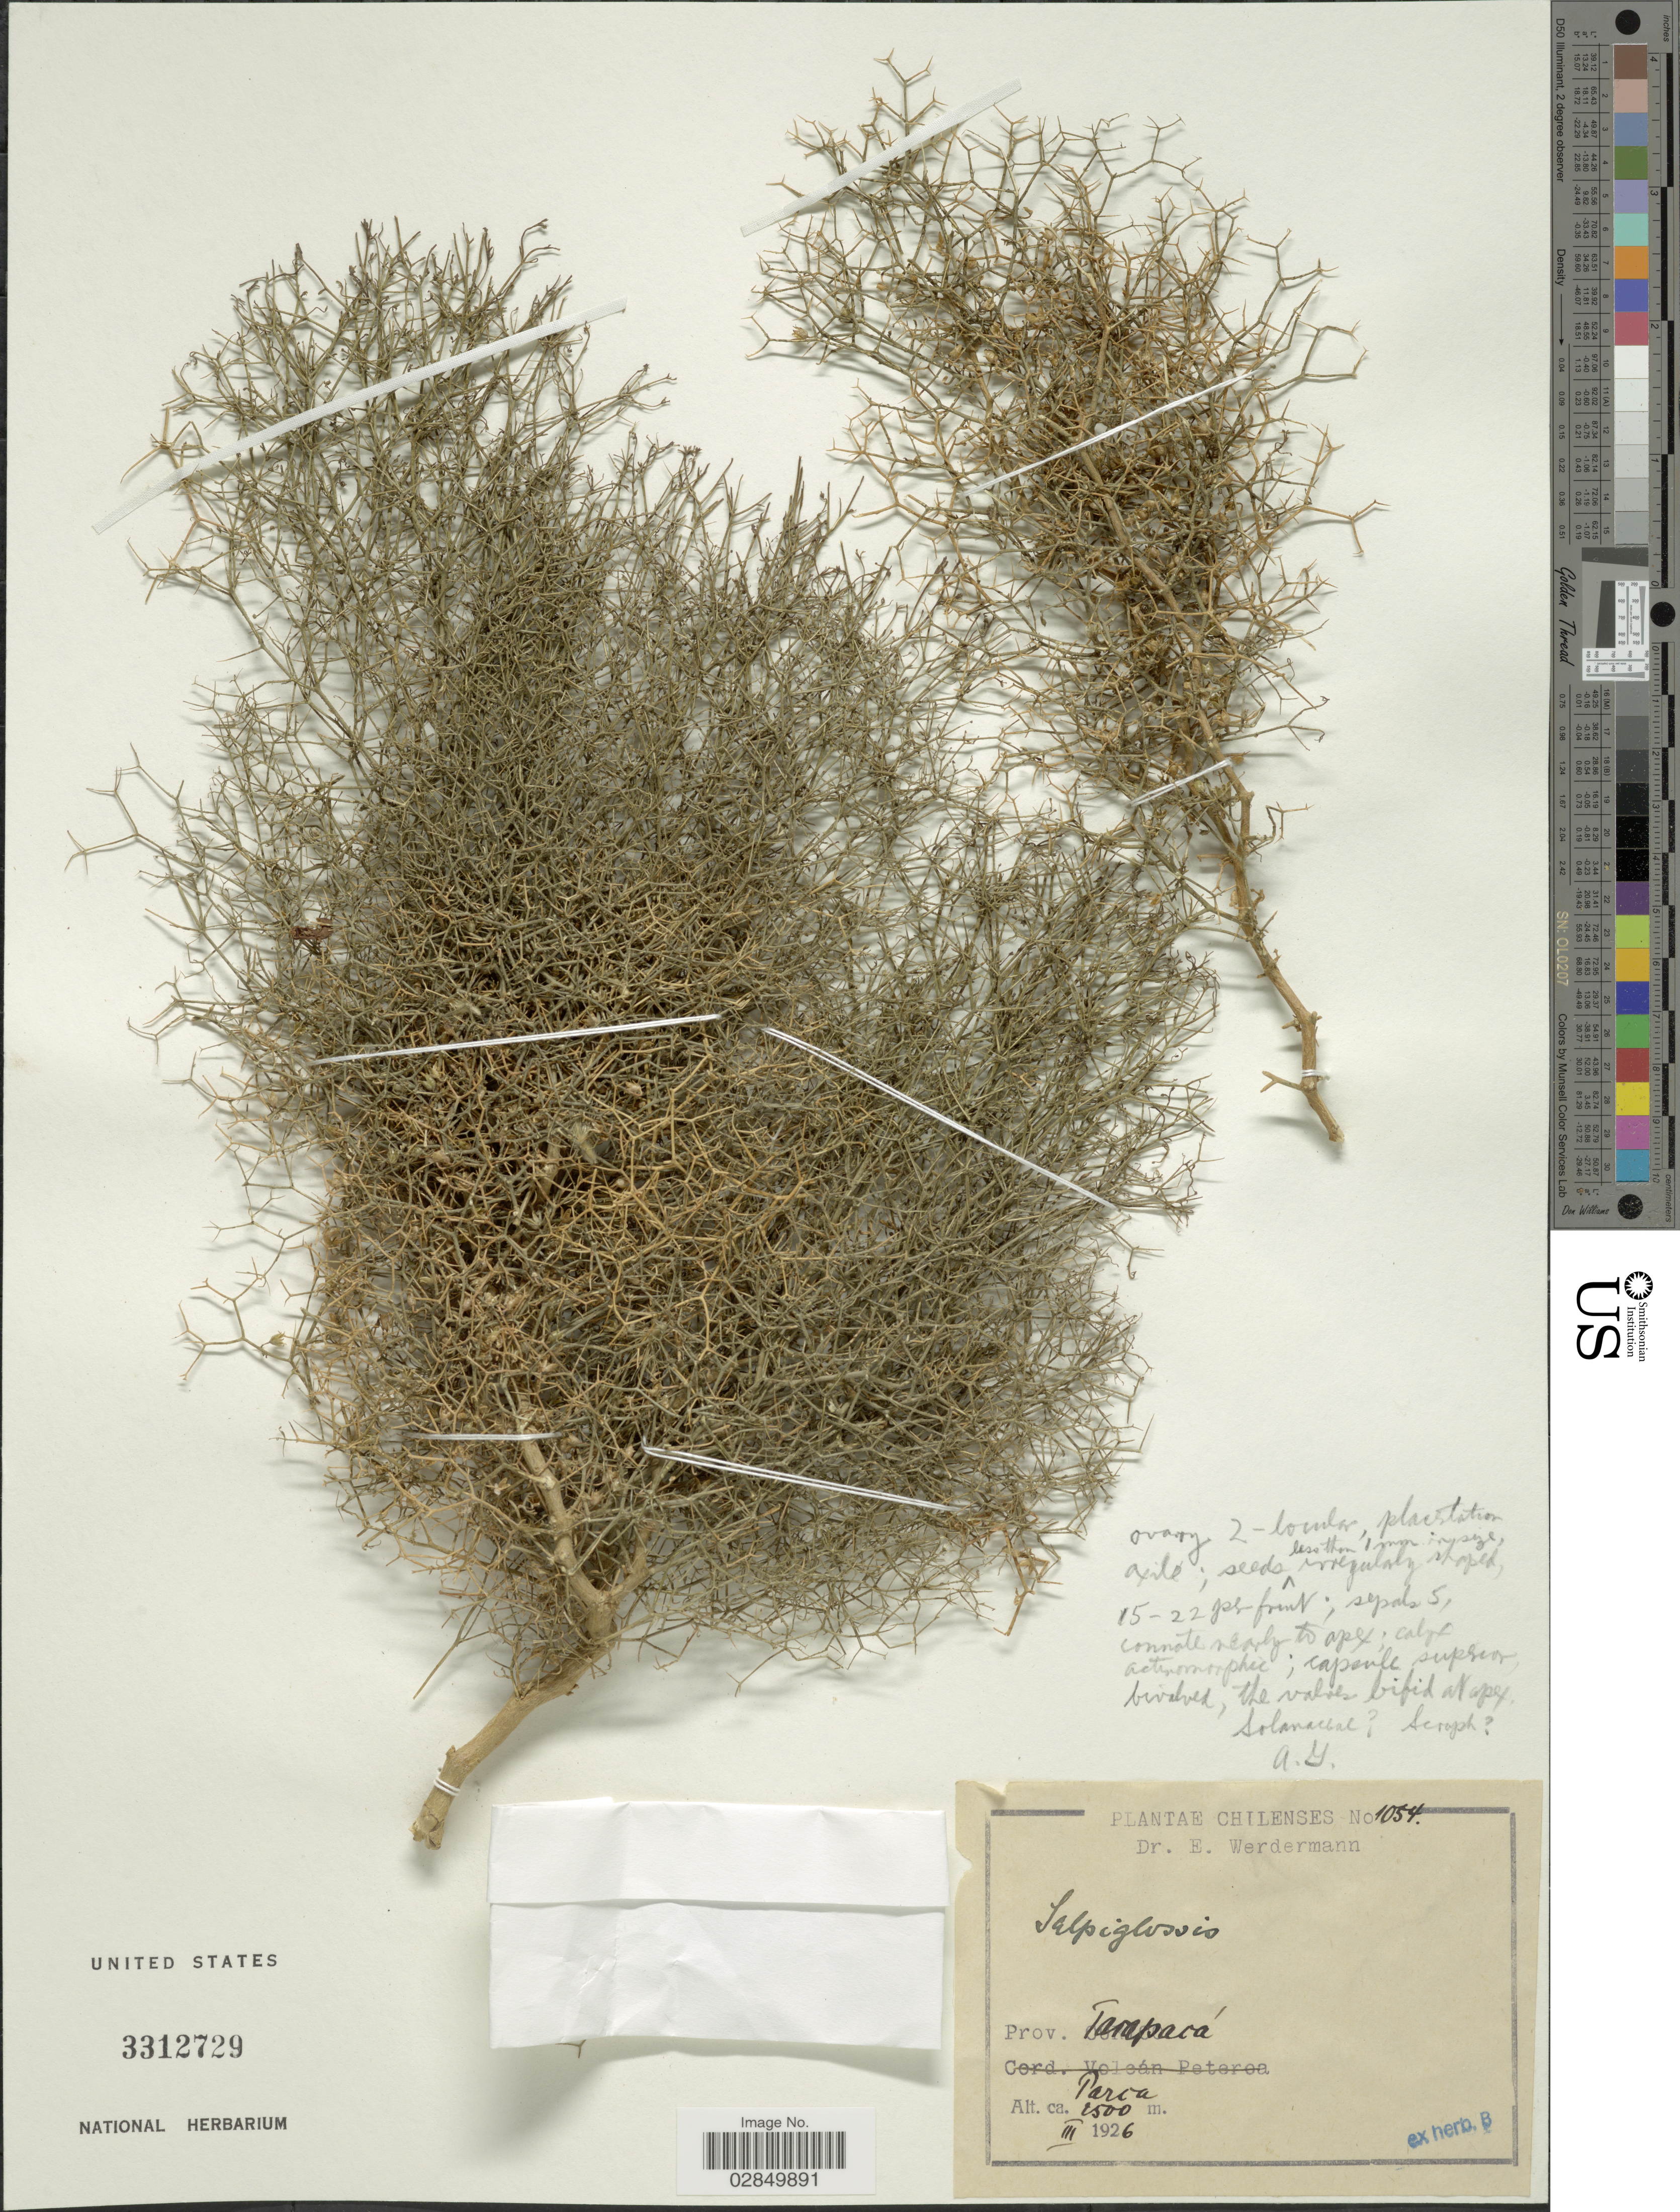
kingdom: Plantae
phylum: Tracheophyta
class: Magnoliopsida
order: Solanales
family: Solanaceae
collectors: E. Werdermann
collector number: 1054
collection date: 1926-03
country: Chile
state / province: Tarapacá (I)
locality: Paroa.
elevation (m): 1500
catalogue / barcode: US 3312729